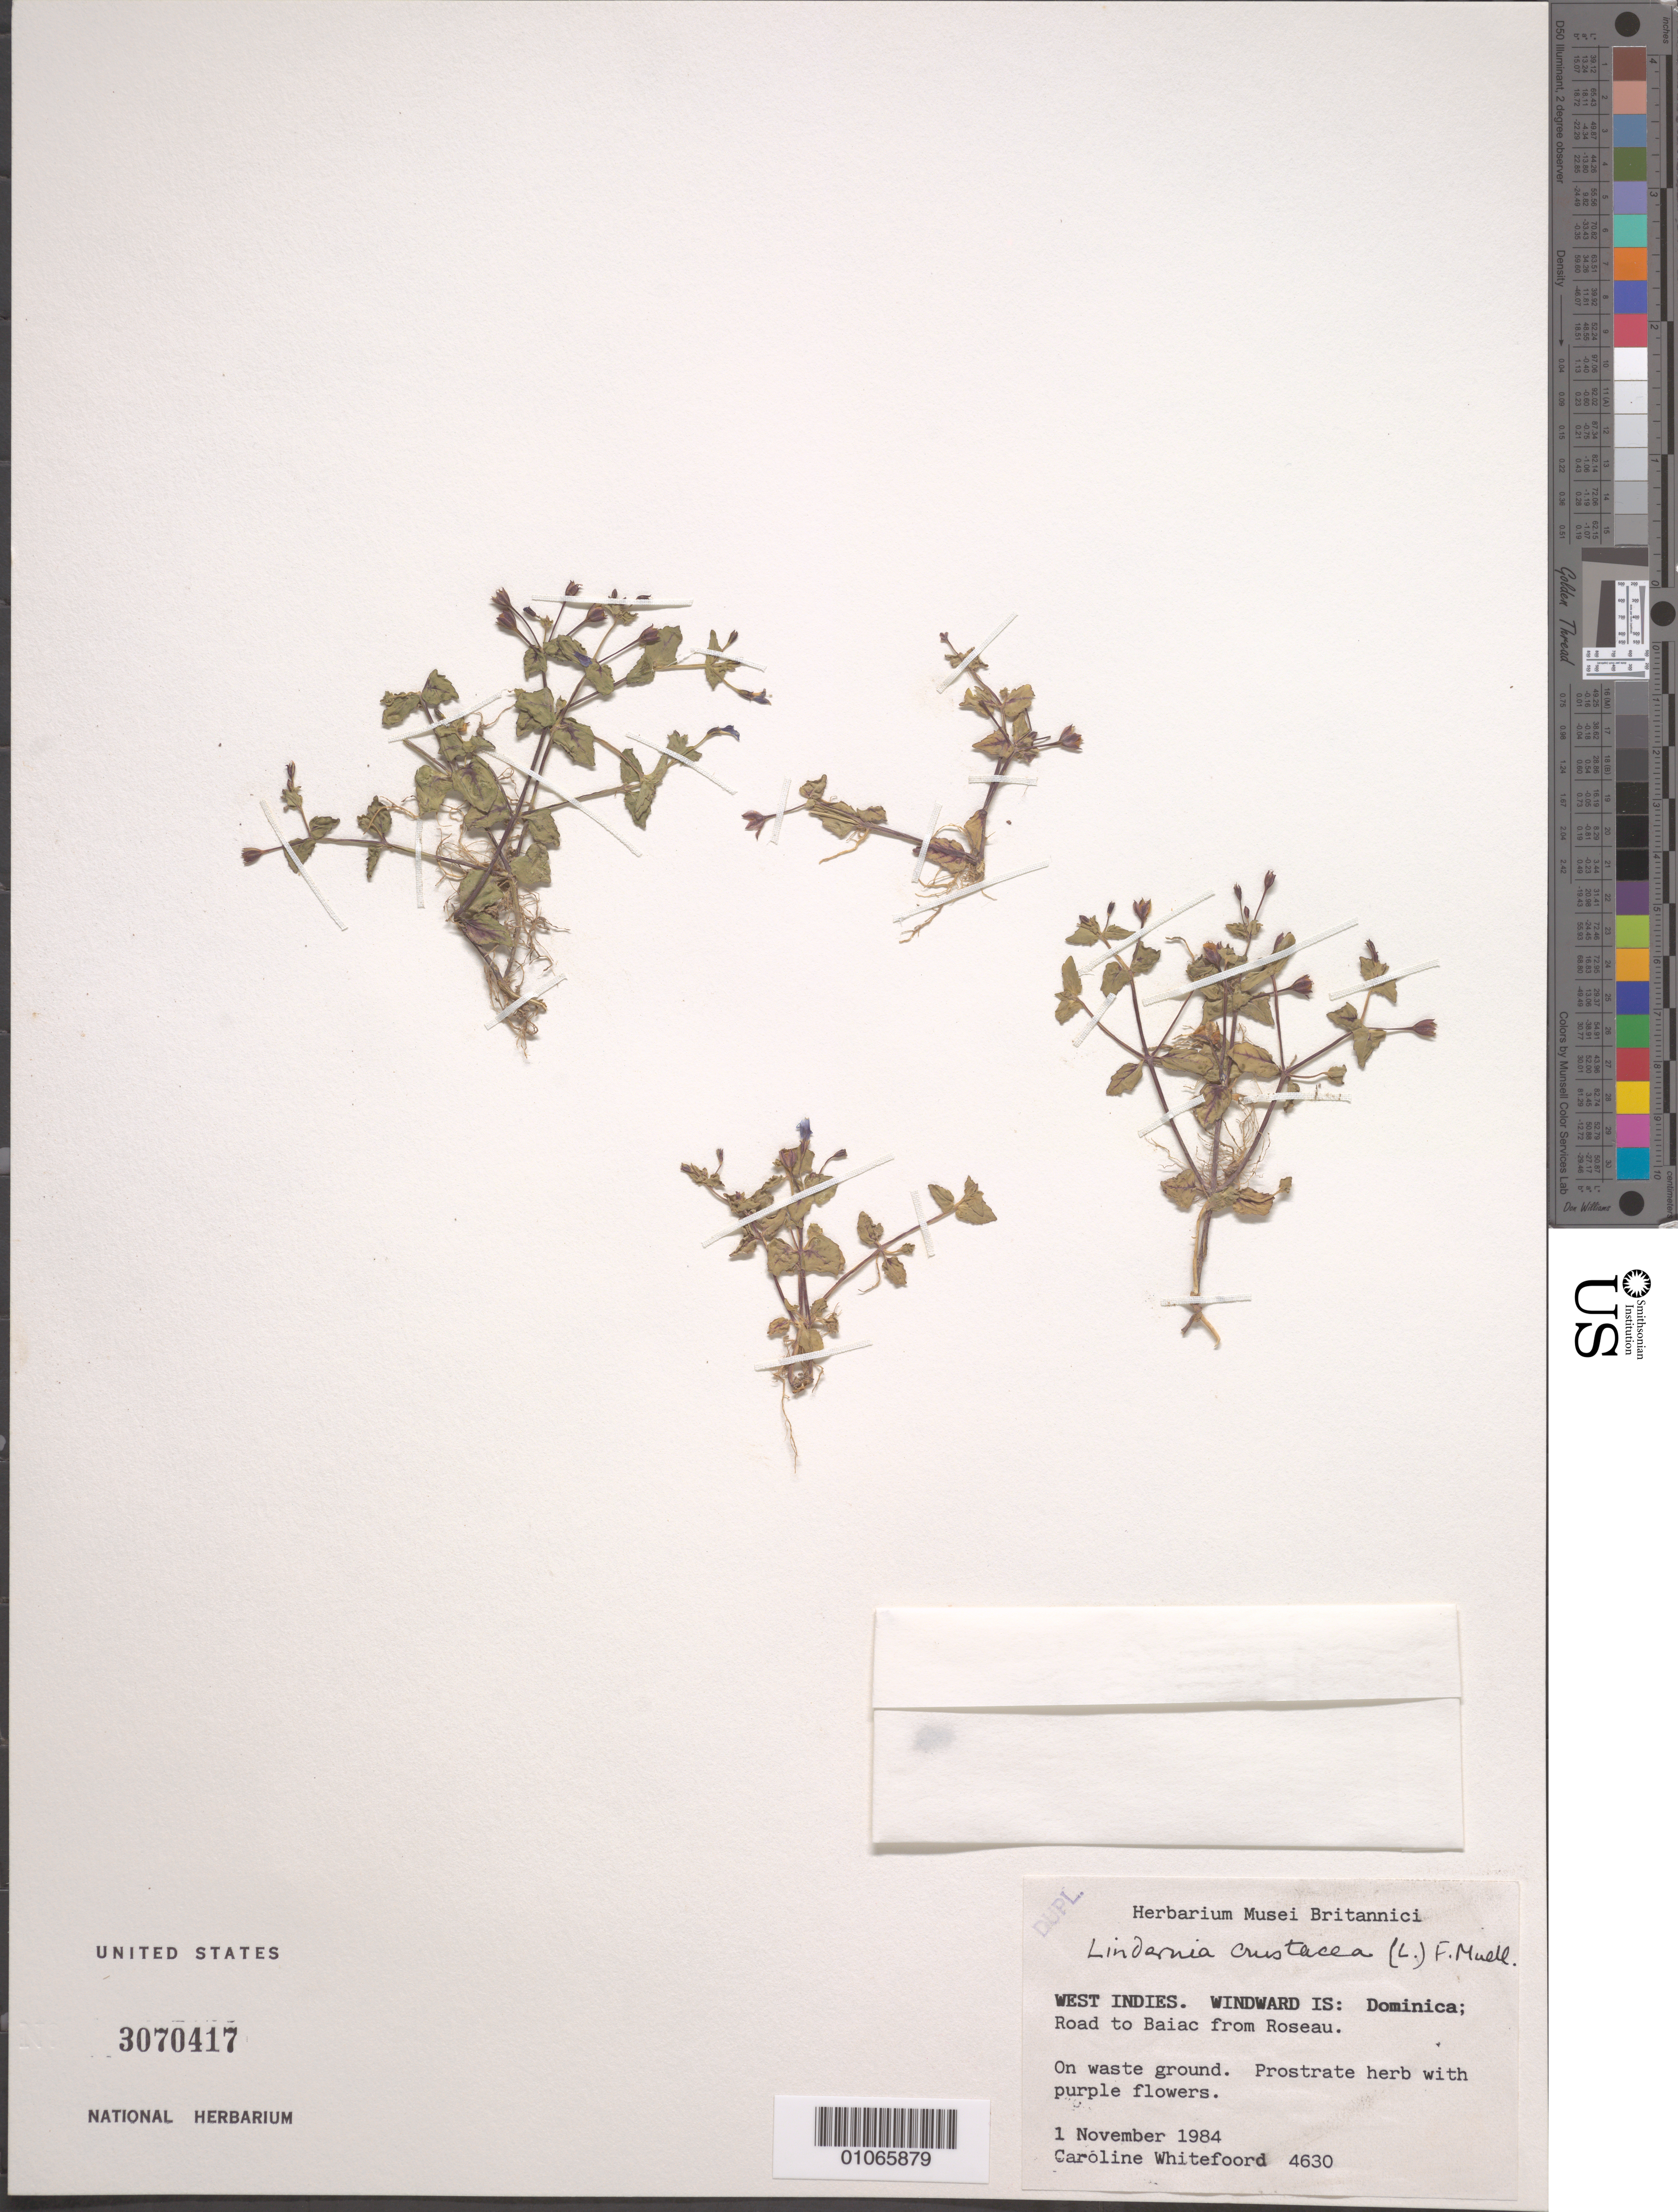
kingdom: Plantae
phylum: Tracheophyta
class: Magnoliopsida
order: Lamiales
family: Linderniaceae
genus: Lindernia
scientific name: Lindernia crustacea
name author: (L.) F. Muell.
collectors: C. Whitefoord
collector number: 4630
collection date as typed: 01 Nov 1984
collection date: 1984-11-01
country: Dominica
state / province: St. George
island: Dominica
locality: Windward isle, road to Baiac from Roseau, on waste ground.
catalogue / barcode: US 3070417